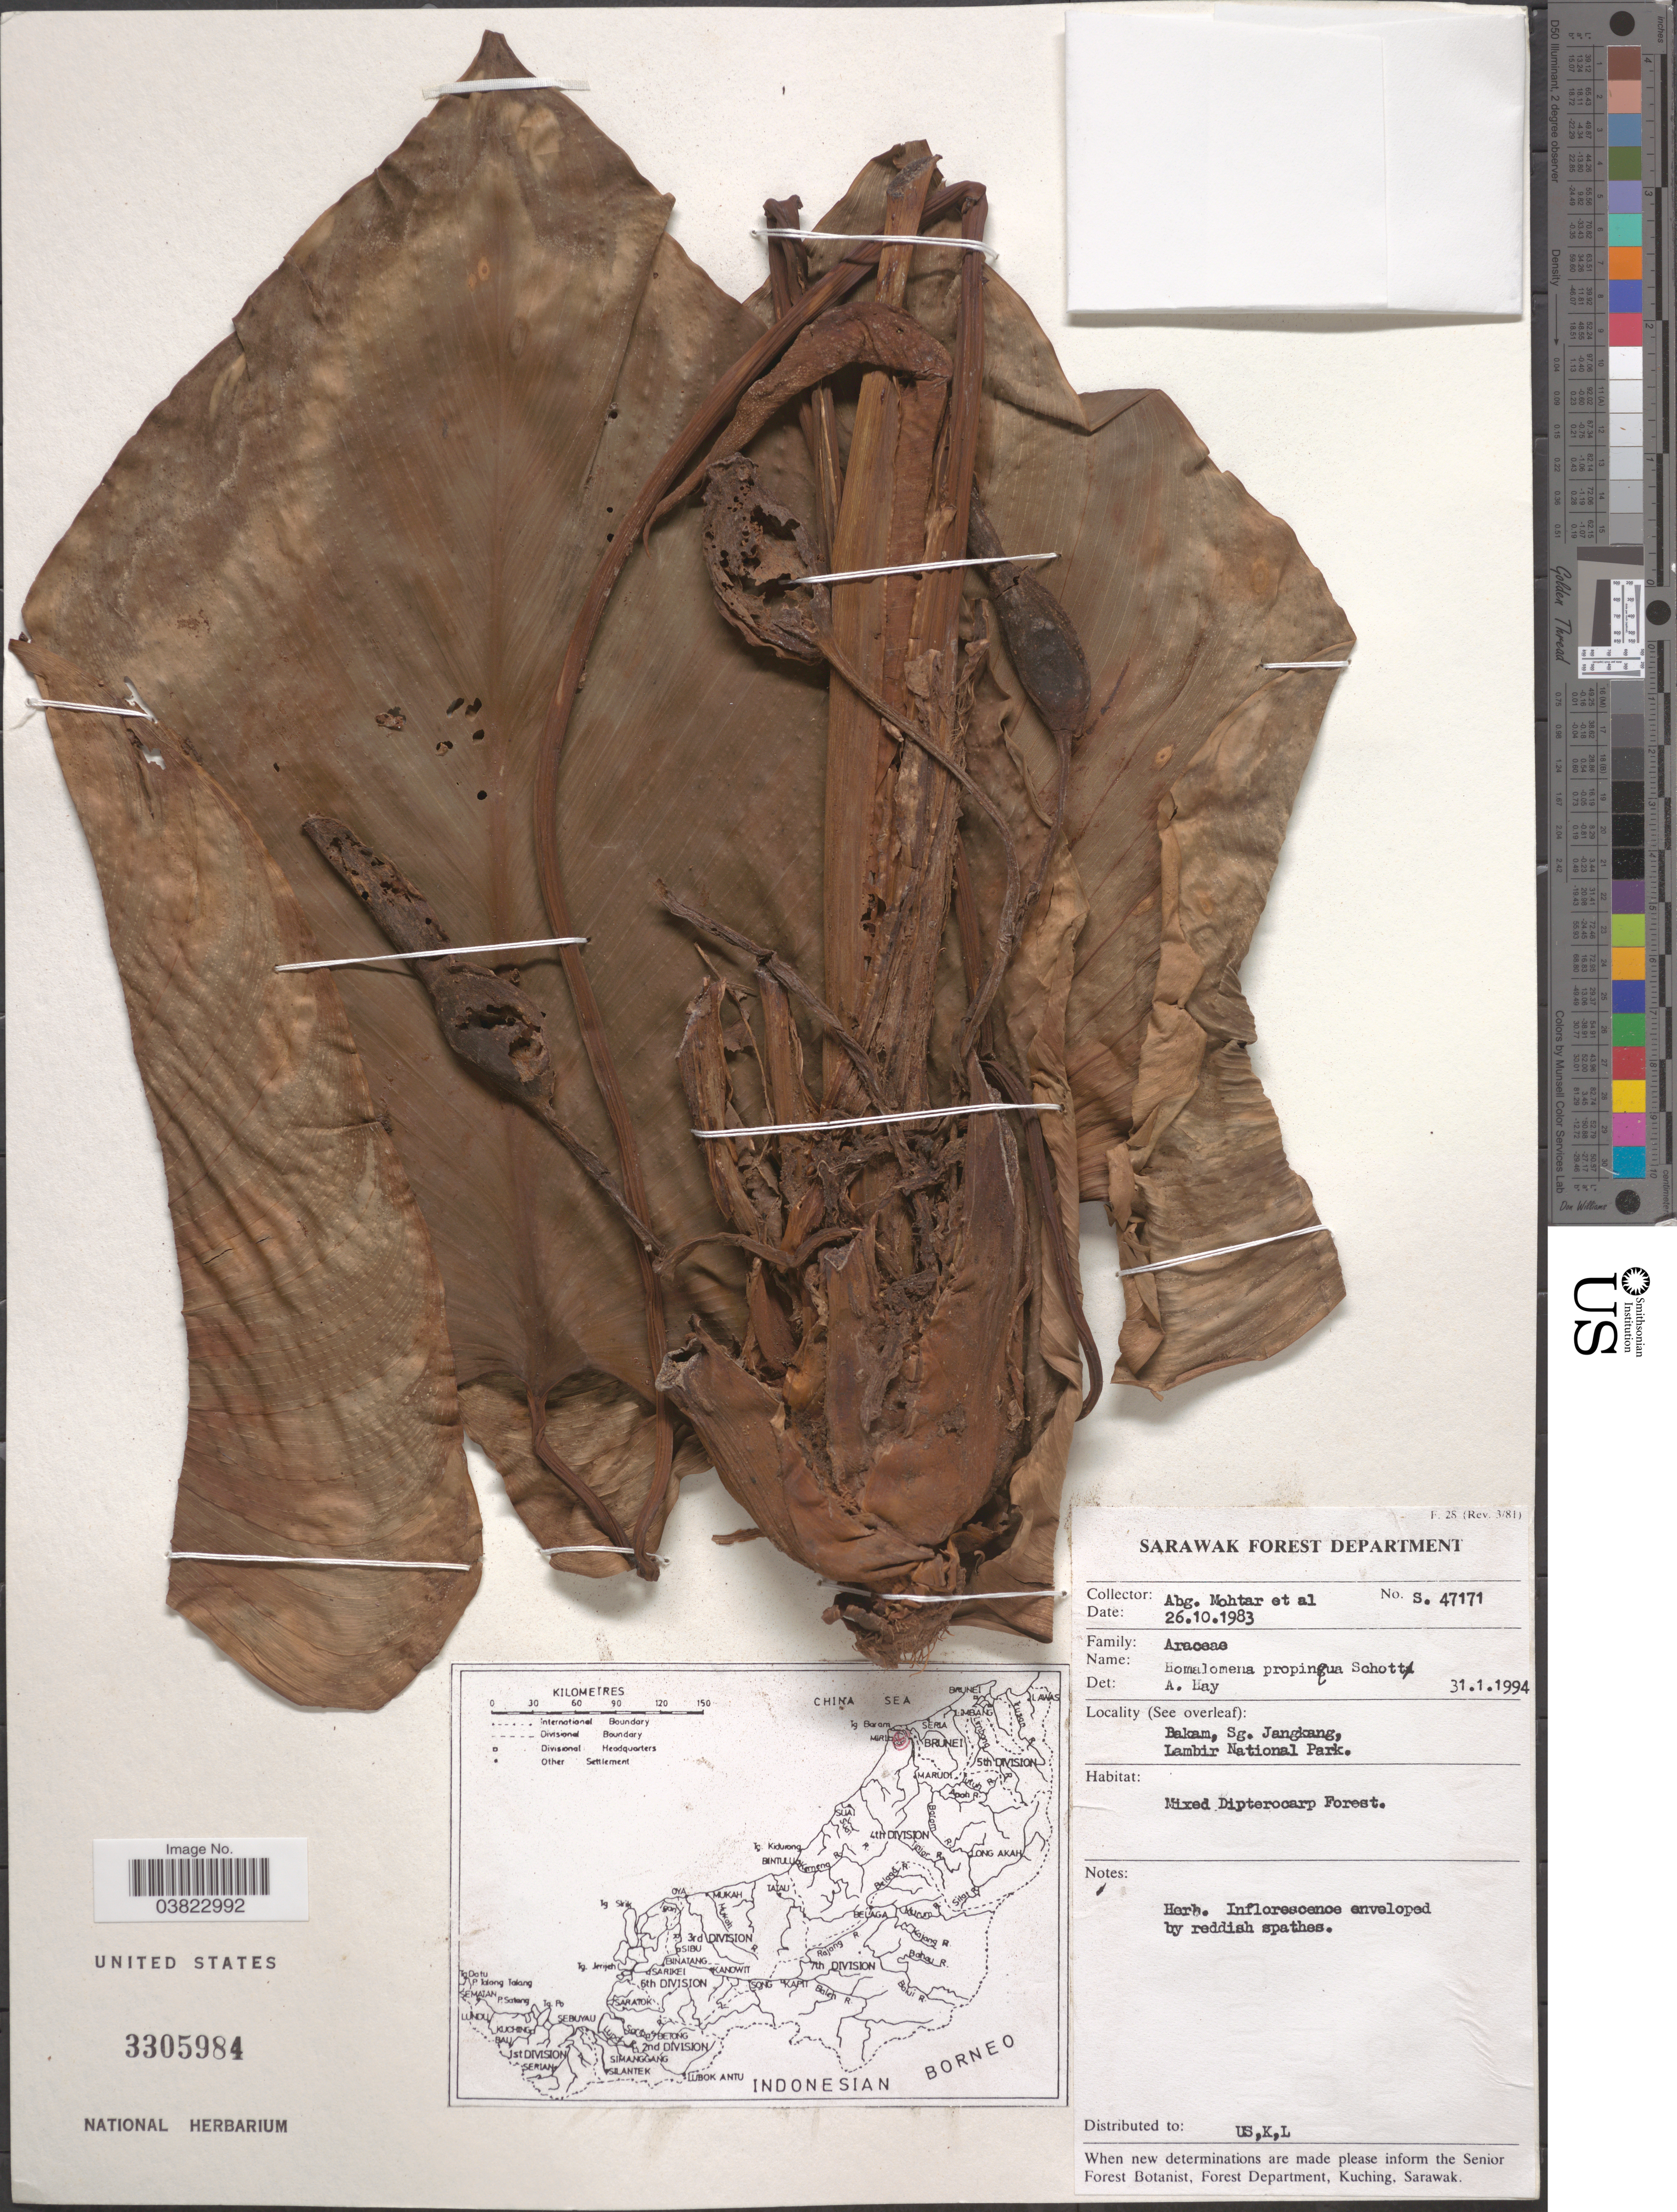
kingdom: Plantae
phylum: Tracheophyta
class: Liliopsida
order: Alismatales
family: Araceae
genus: Homalomena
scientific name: Homalomena propinqua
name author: Schott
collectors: A. Mohtar & et al.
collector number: S.47171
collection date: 1983-10-26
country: Malaysia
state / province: Sarawak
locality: Bakam, Sg. Jangkang, Lambir National Park.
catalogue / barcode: US 3305984